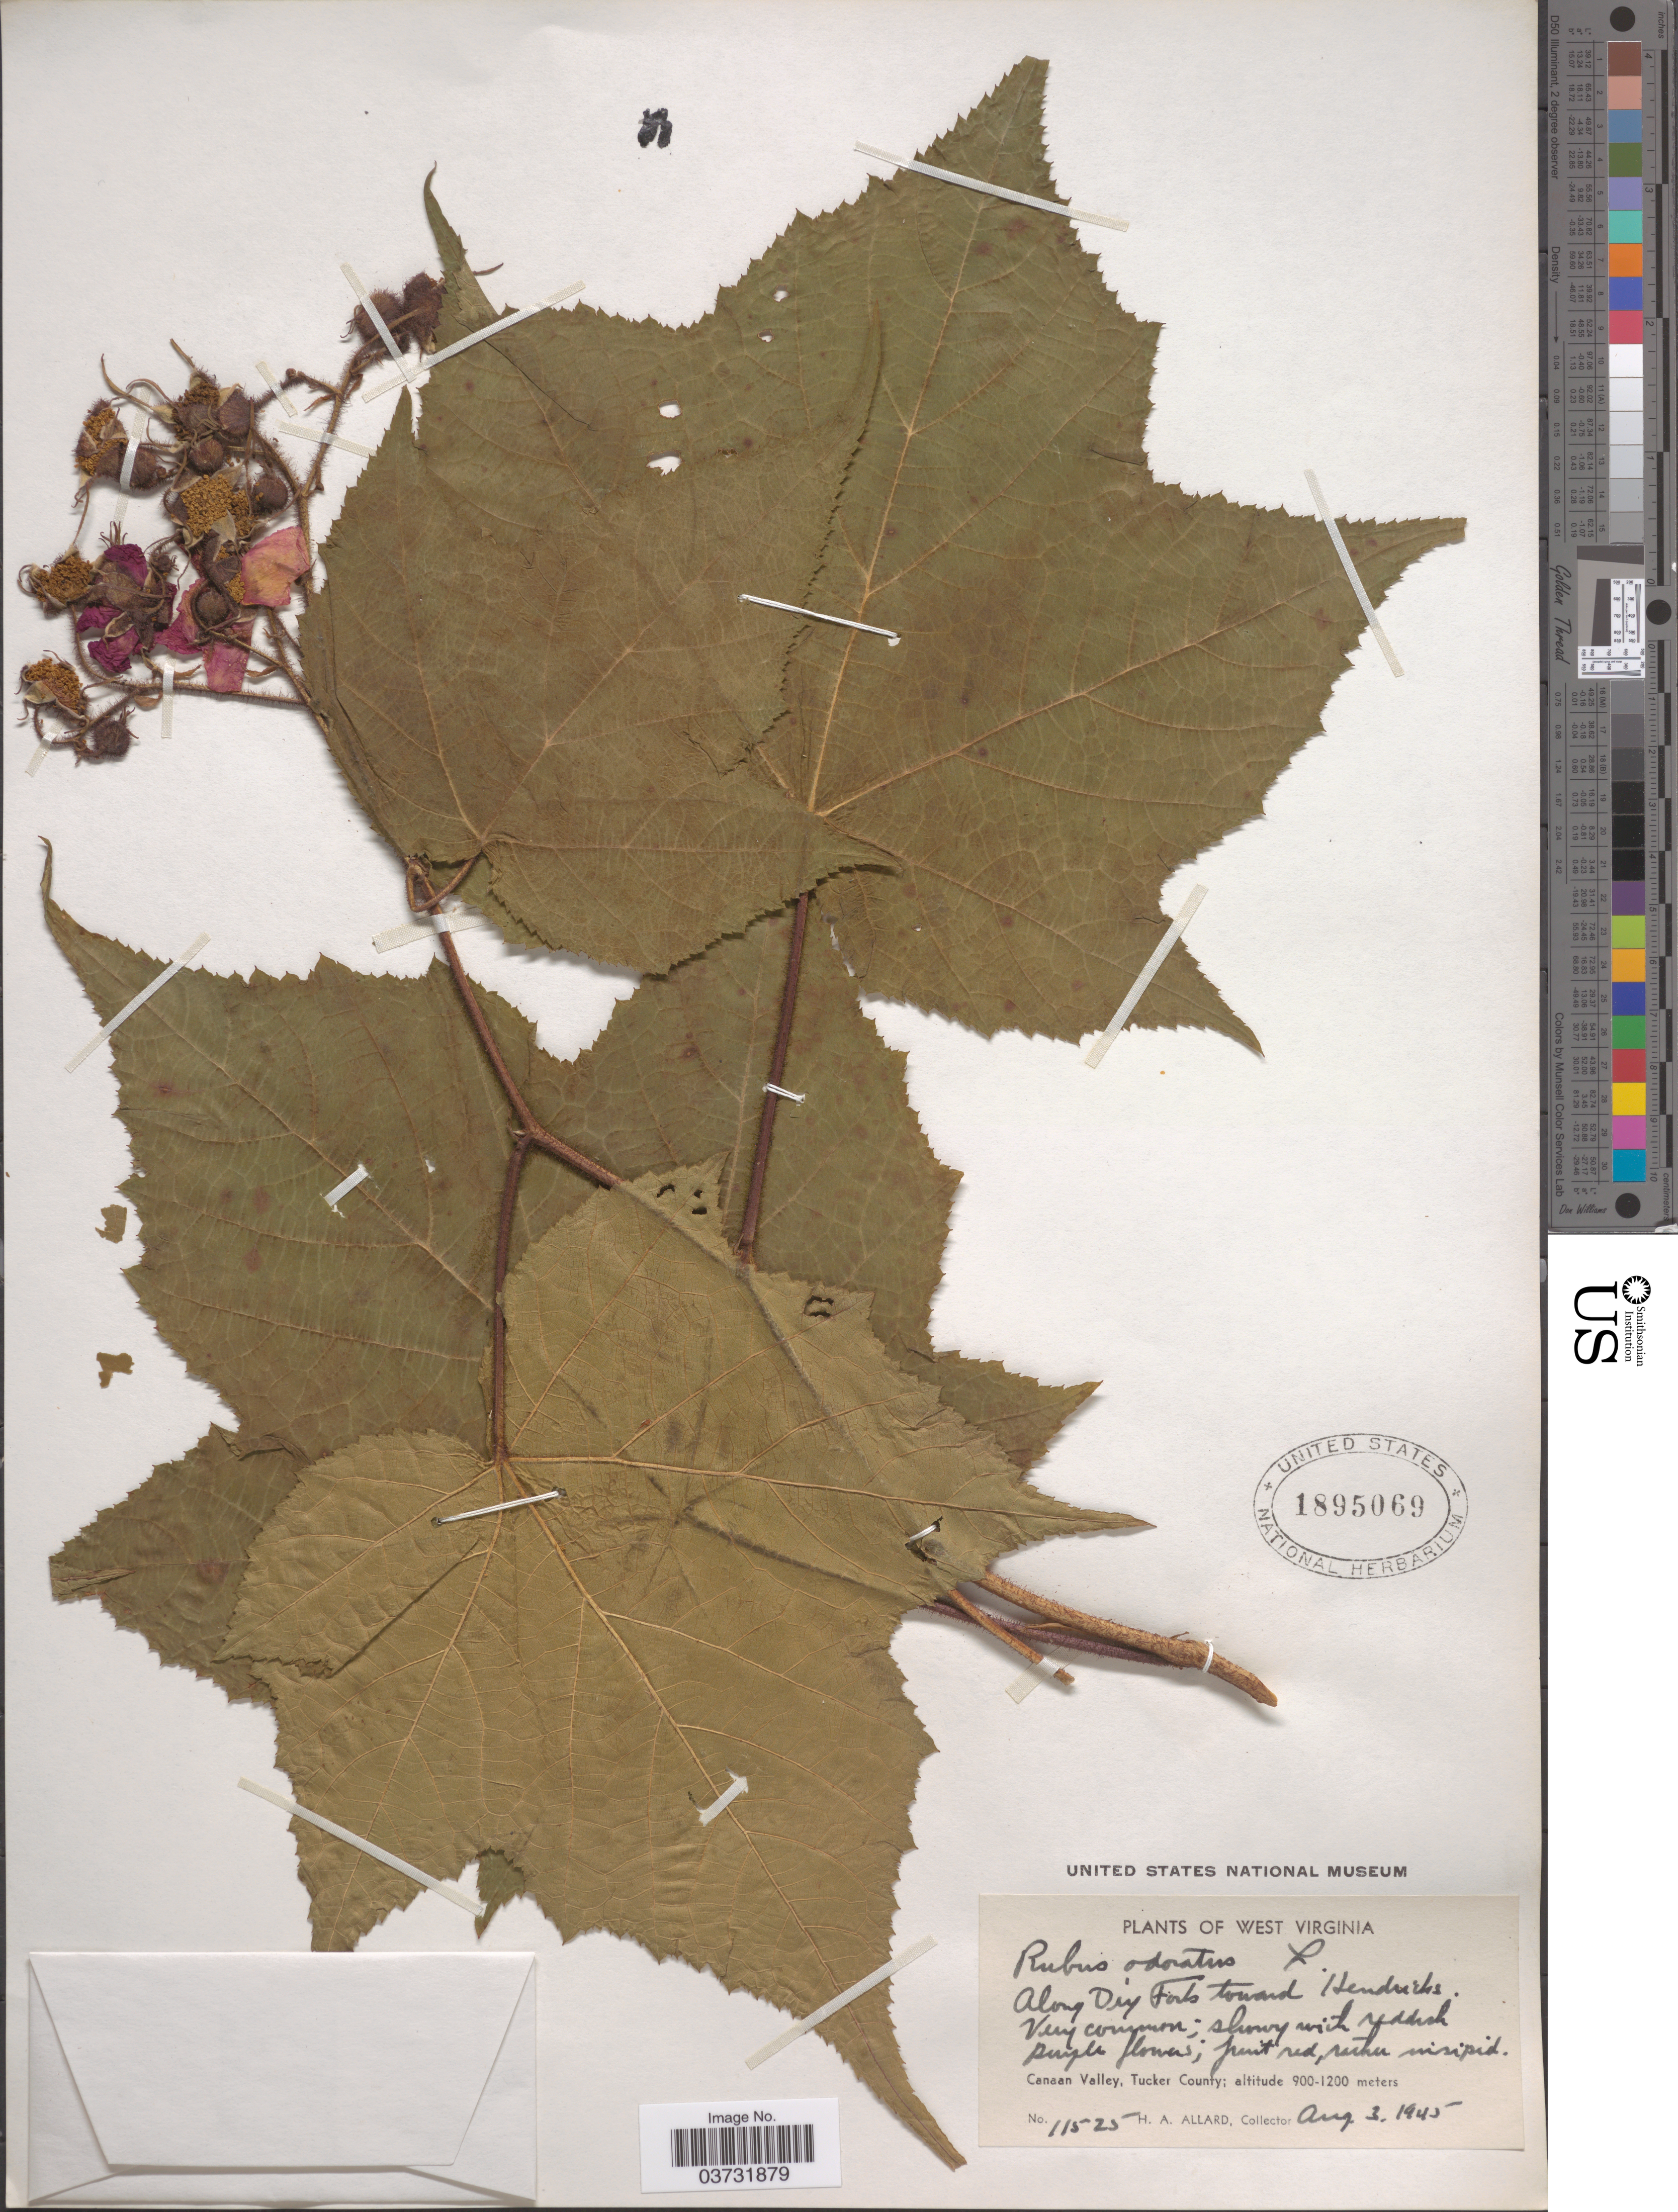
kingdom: Plantae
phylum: Tracheophyta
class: Magnoliopsida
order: Rosales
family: Rosaceae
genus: Rubus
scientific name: Rubus odoratus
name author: L.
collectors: H. A. Allard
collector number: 11525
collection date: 1945-08-03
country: United States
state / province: West Virginia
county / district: Tucker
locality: Along Dry Fork toward Hendricks. Canaan Valley, Tucker County.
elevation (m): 900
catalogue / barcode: US 1895069